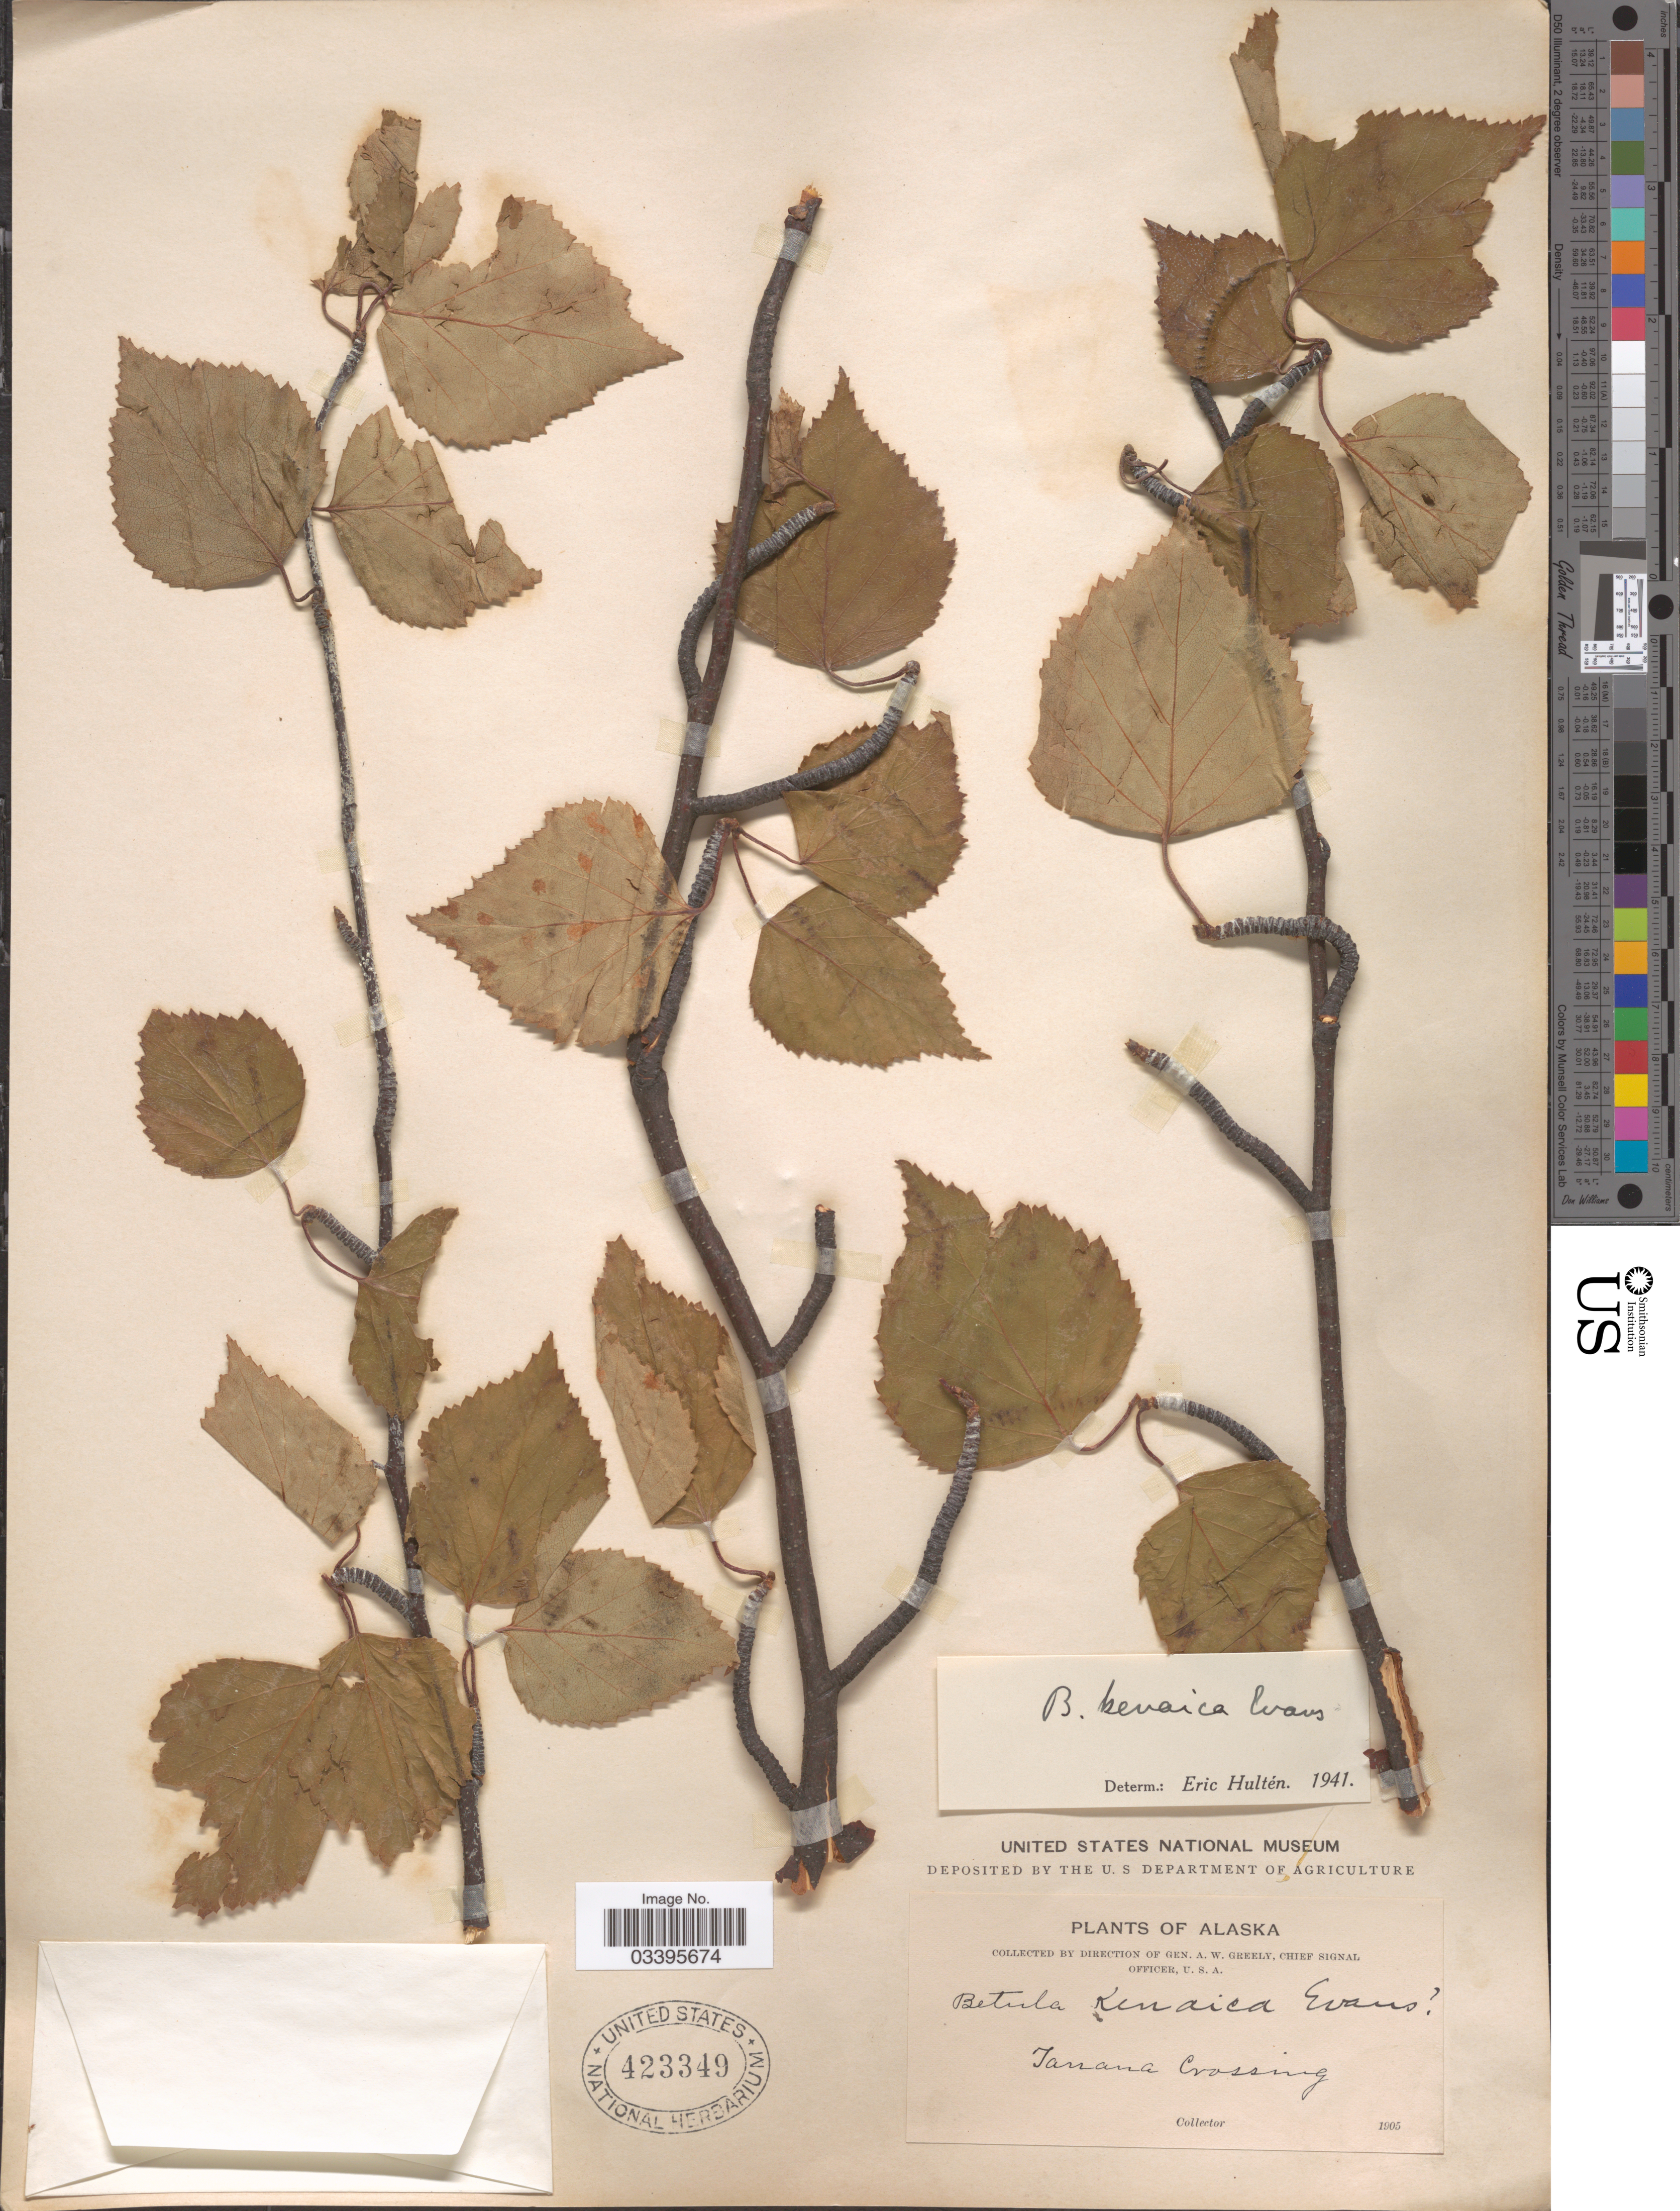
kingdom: Plantae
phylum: Tracheophyta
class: Magnoliopsida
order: Fagales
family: Betulaceae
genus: Betula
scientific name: Betula kenaica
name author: W.H. Evans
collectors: A. Greeley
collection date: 1905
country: United States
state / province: Alaska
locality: Tanana Crossing.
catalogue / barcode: US 423349